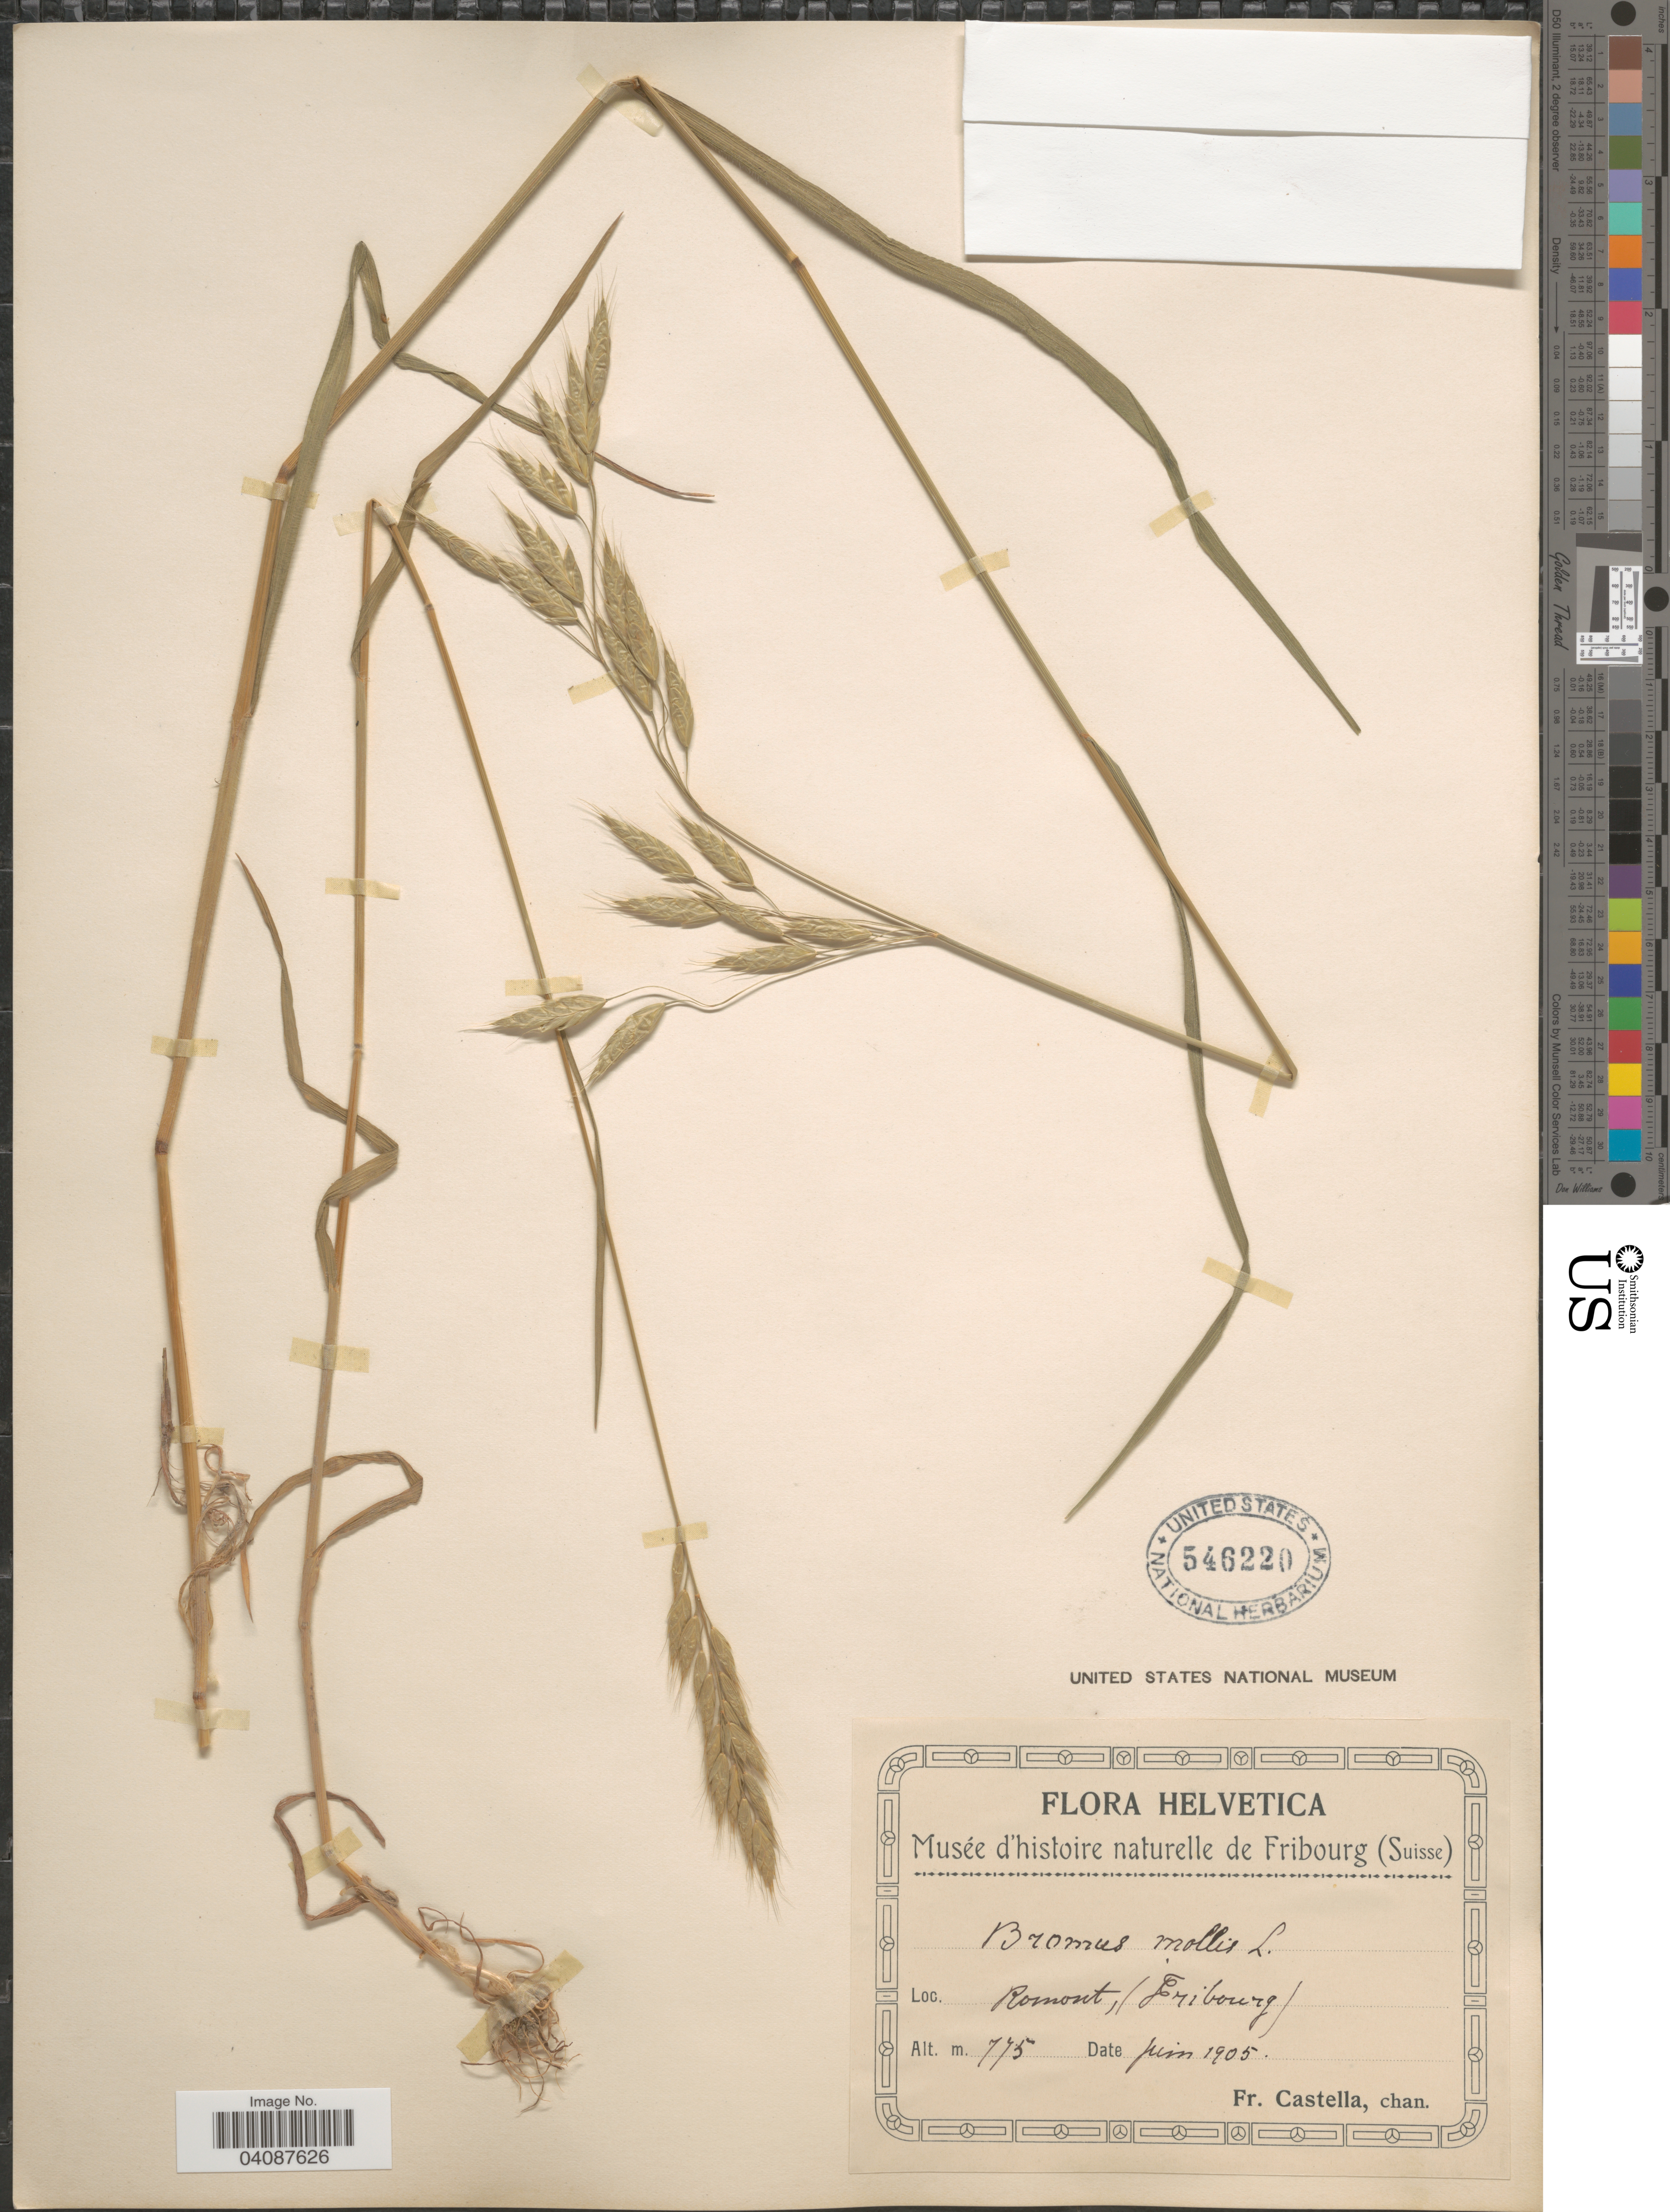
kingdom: Plantae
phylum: Tracheophyta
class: Liliopsida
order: Poales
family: Poaceae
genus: Bromus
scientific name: Bromus commutatus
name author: Schrad.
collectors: Fr. Castella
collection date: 1905-06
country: Switzerland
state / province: Fribourg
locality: Helvetica. Romont.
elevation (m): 775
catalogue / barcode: US 546220